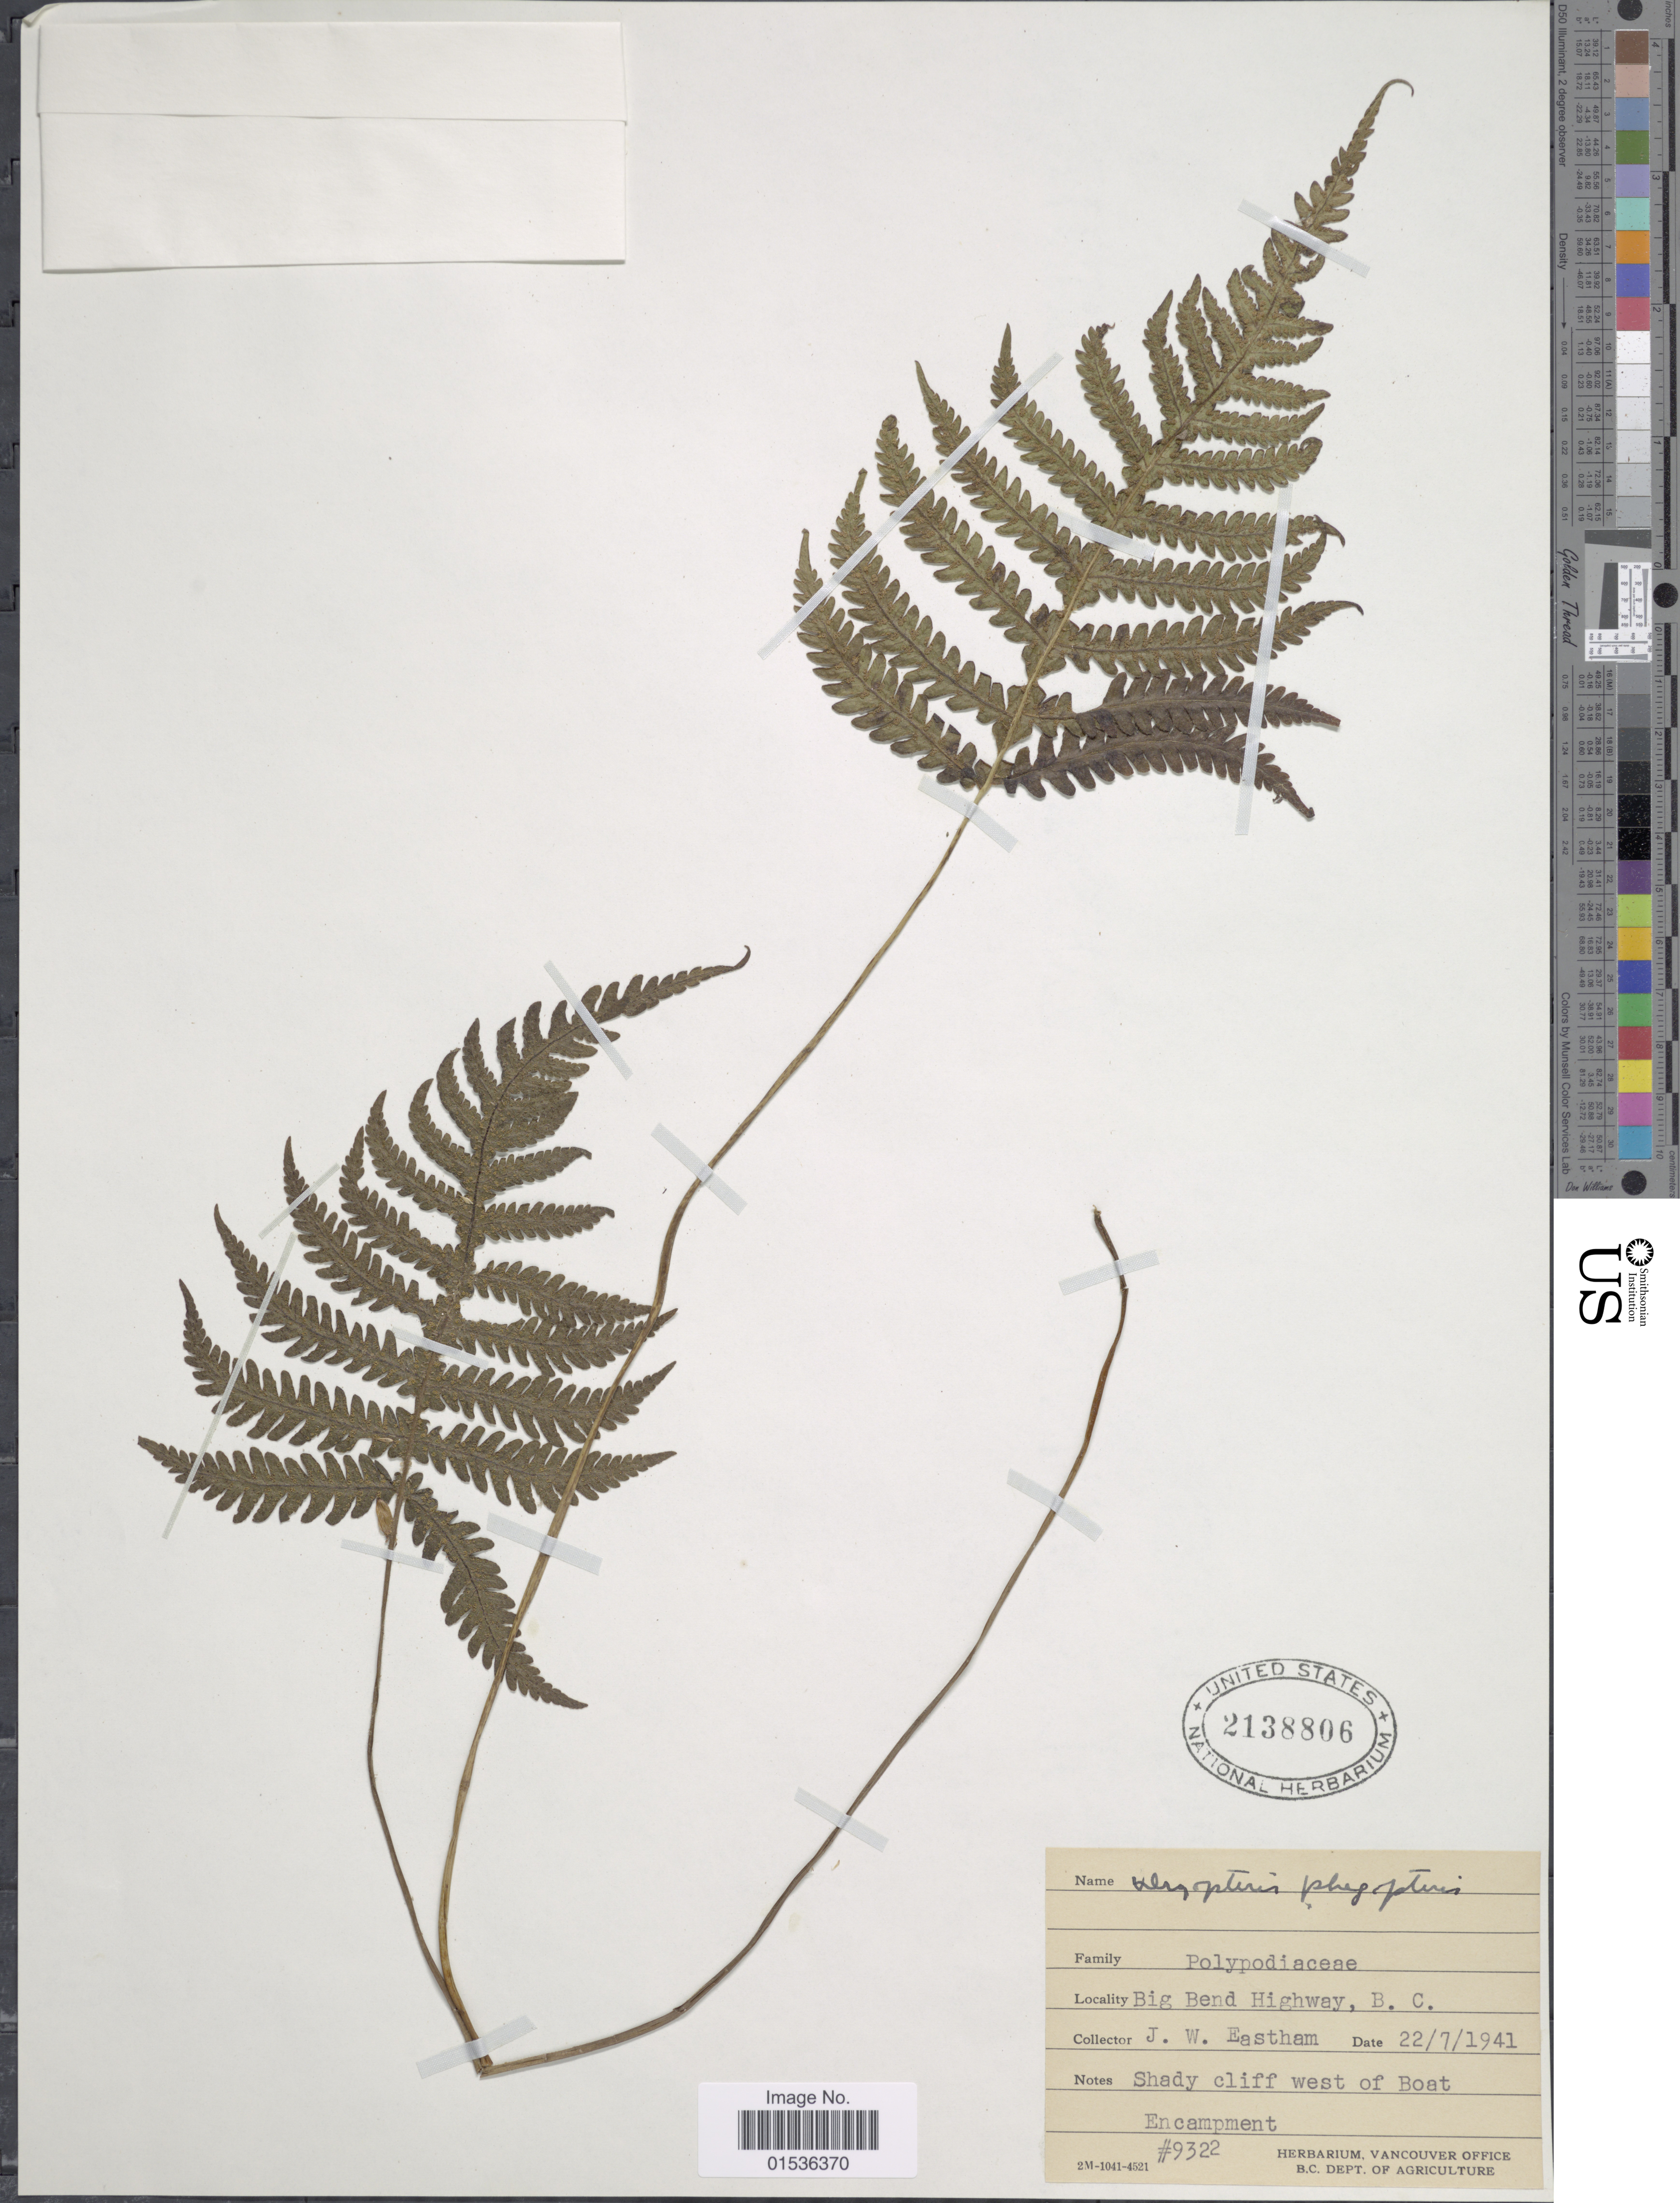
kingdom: Plantae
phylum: Tracheophyta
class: Polypodiopsida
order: Polypodiales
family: Thelypteridaceae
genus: Phegopteris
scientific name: Phegopteris connectilis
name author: (Michx.) Watt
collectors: J. Eastham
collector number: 9322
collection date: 1941-07-22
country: Canada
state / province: British Columbia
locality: Big Ben Highway, B.C.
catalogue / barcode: US 2138806